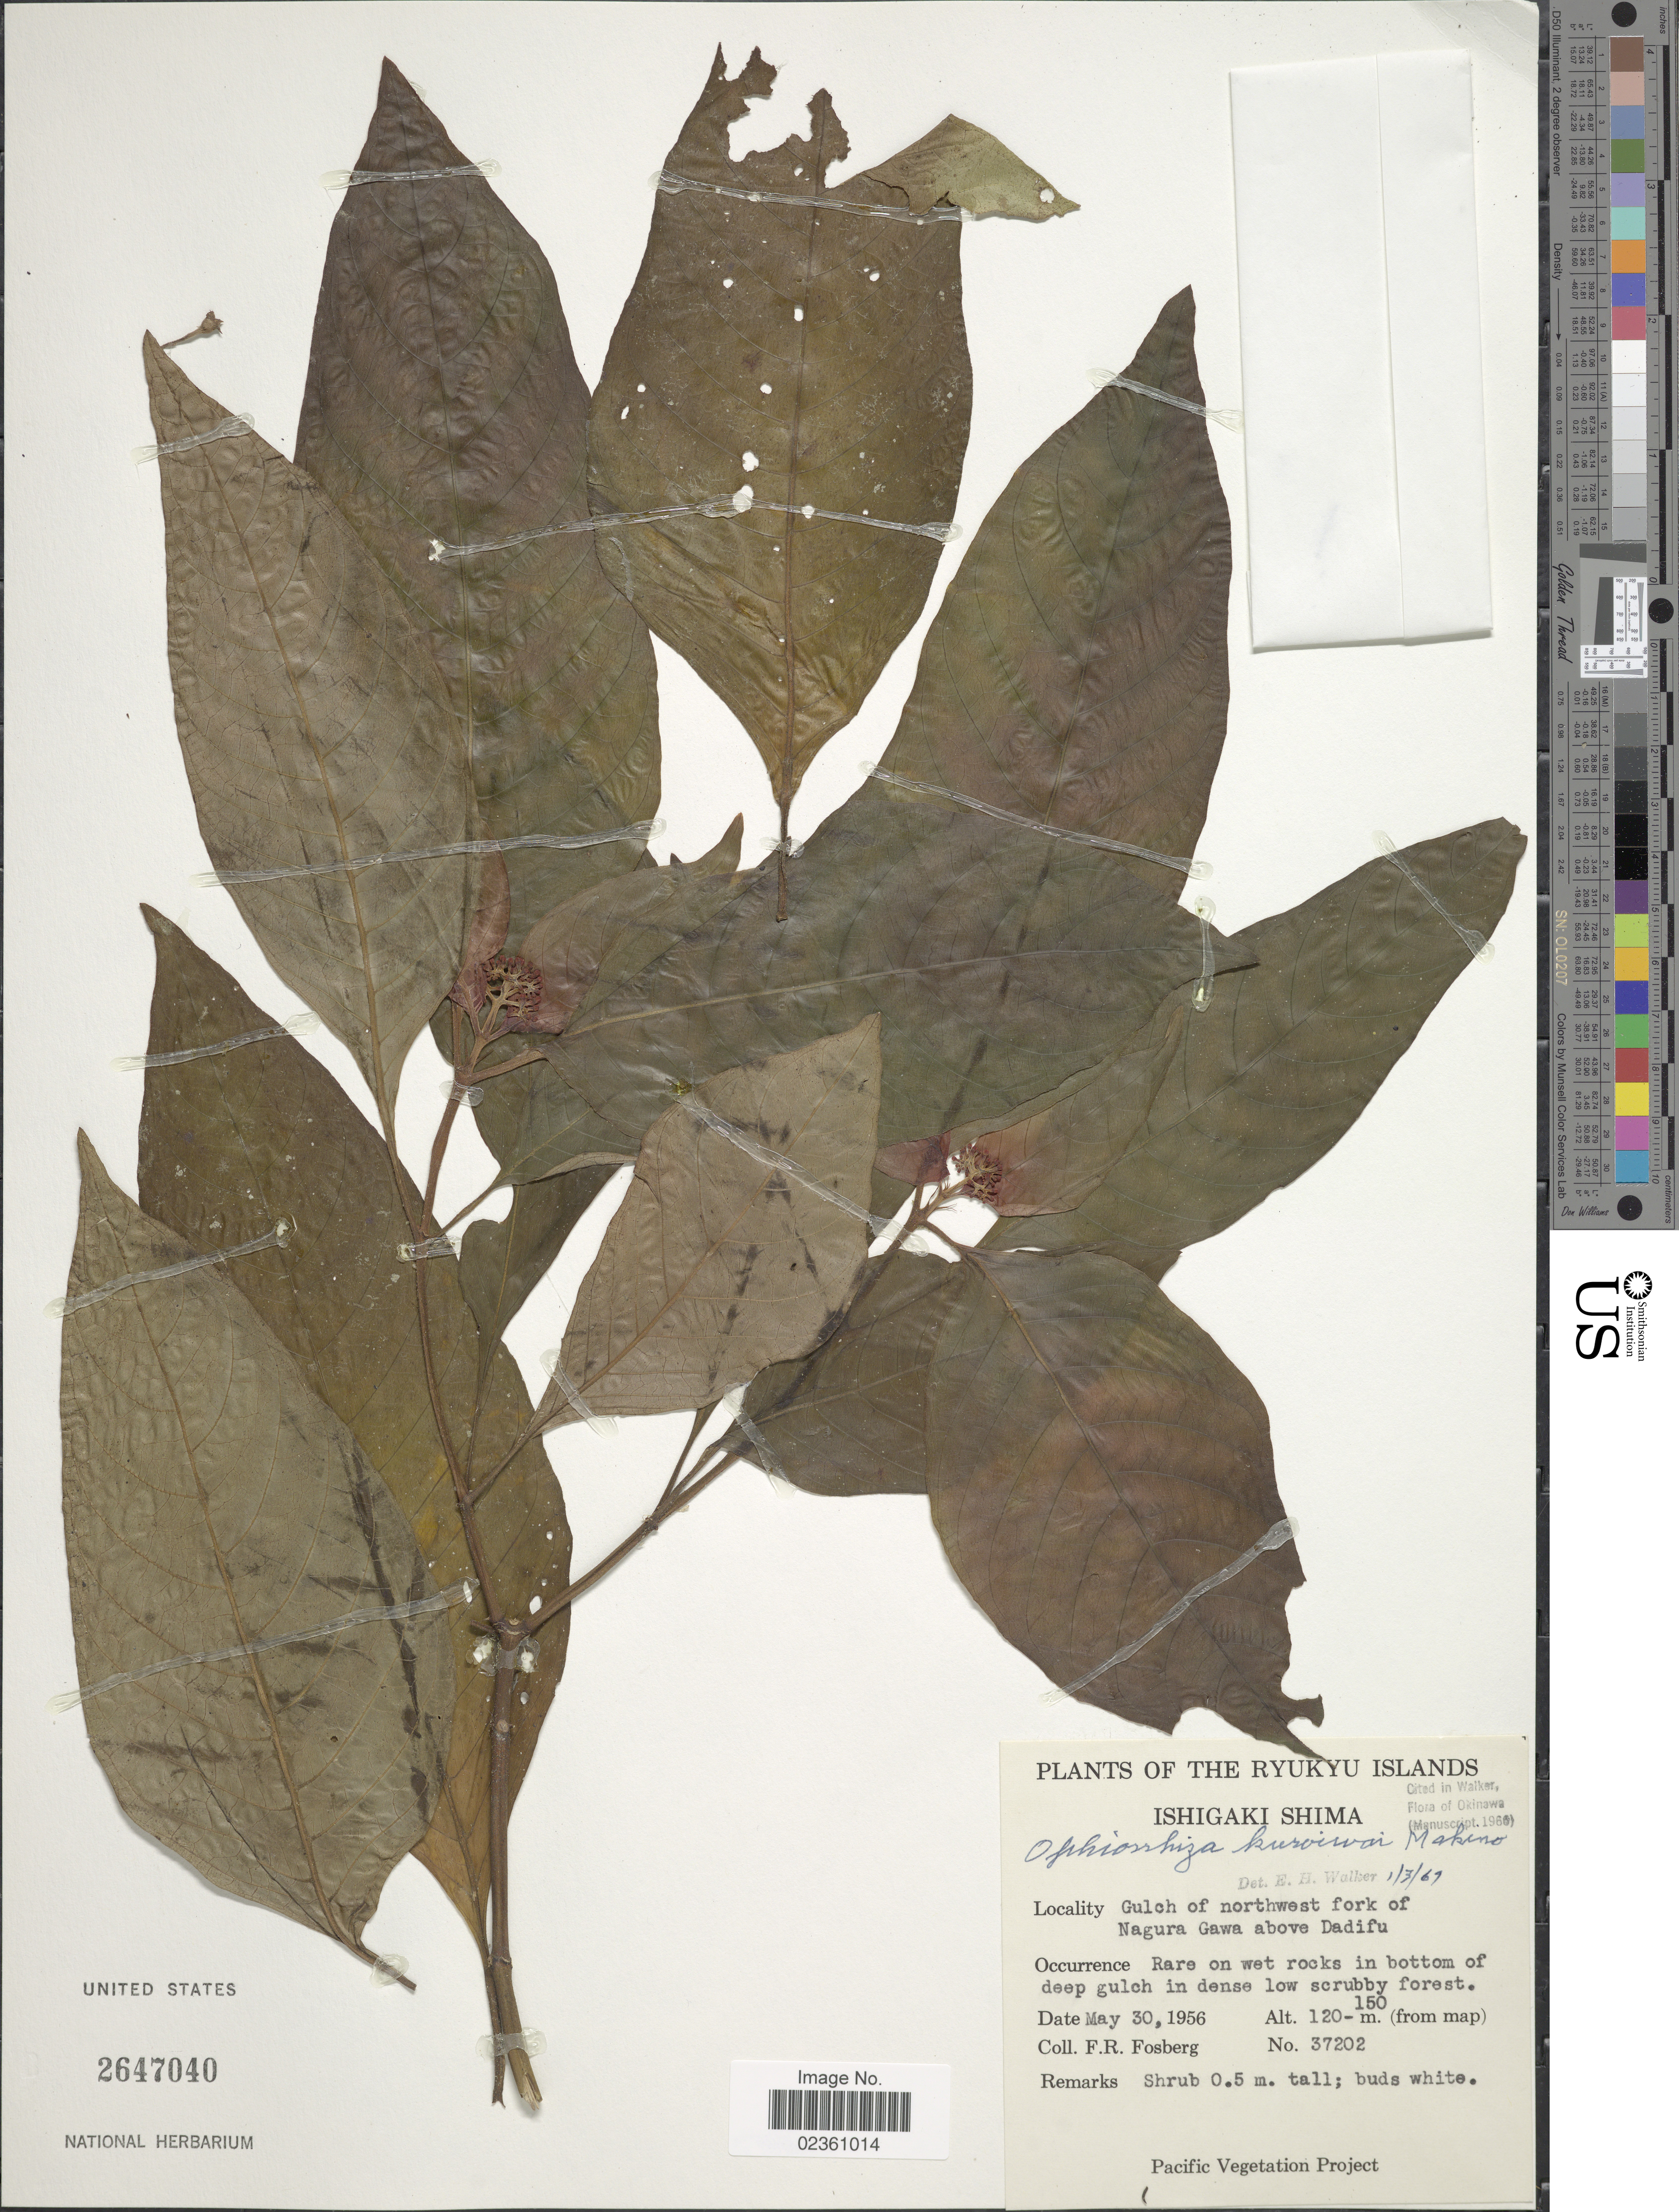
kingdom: Plantae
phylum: Tracheophyta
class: Magnoliopsida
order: Gentianales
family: Rubiaceae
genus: Ophiorrhiza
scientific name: Ophiorrhiza kuroiwai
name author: Makino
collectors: F. R. Fosberg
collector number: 37202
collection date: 1956-05-30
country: Japan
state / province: Okinawa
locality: The Ryukyu Islands, Ishigaki Shima, Gulch of northwest fork of Nagura Gawa above Dadifu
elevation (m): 120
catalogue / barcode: US 2647040